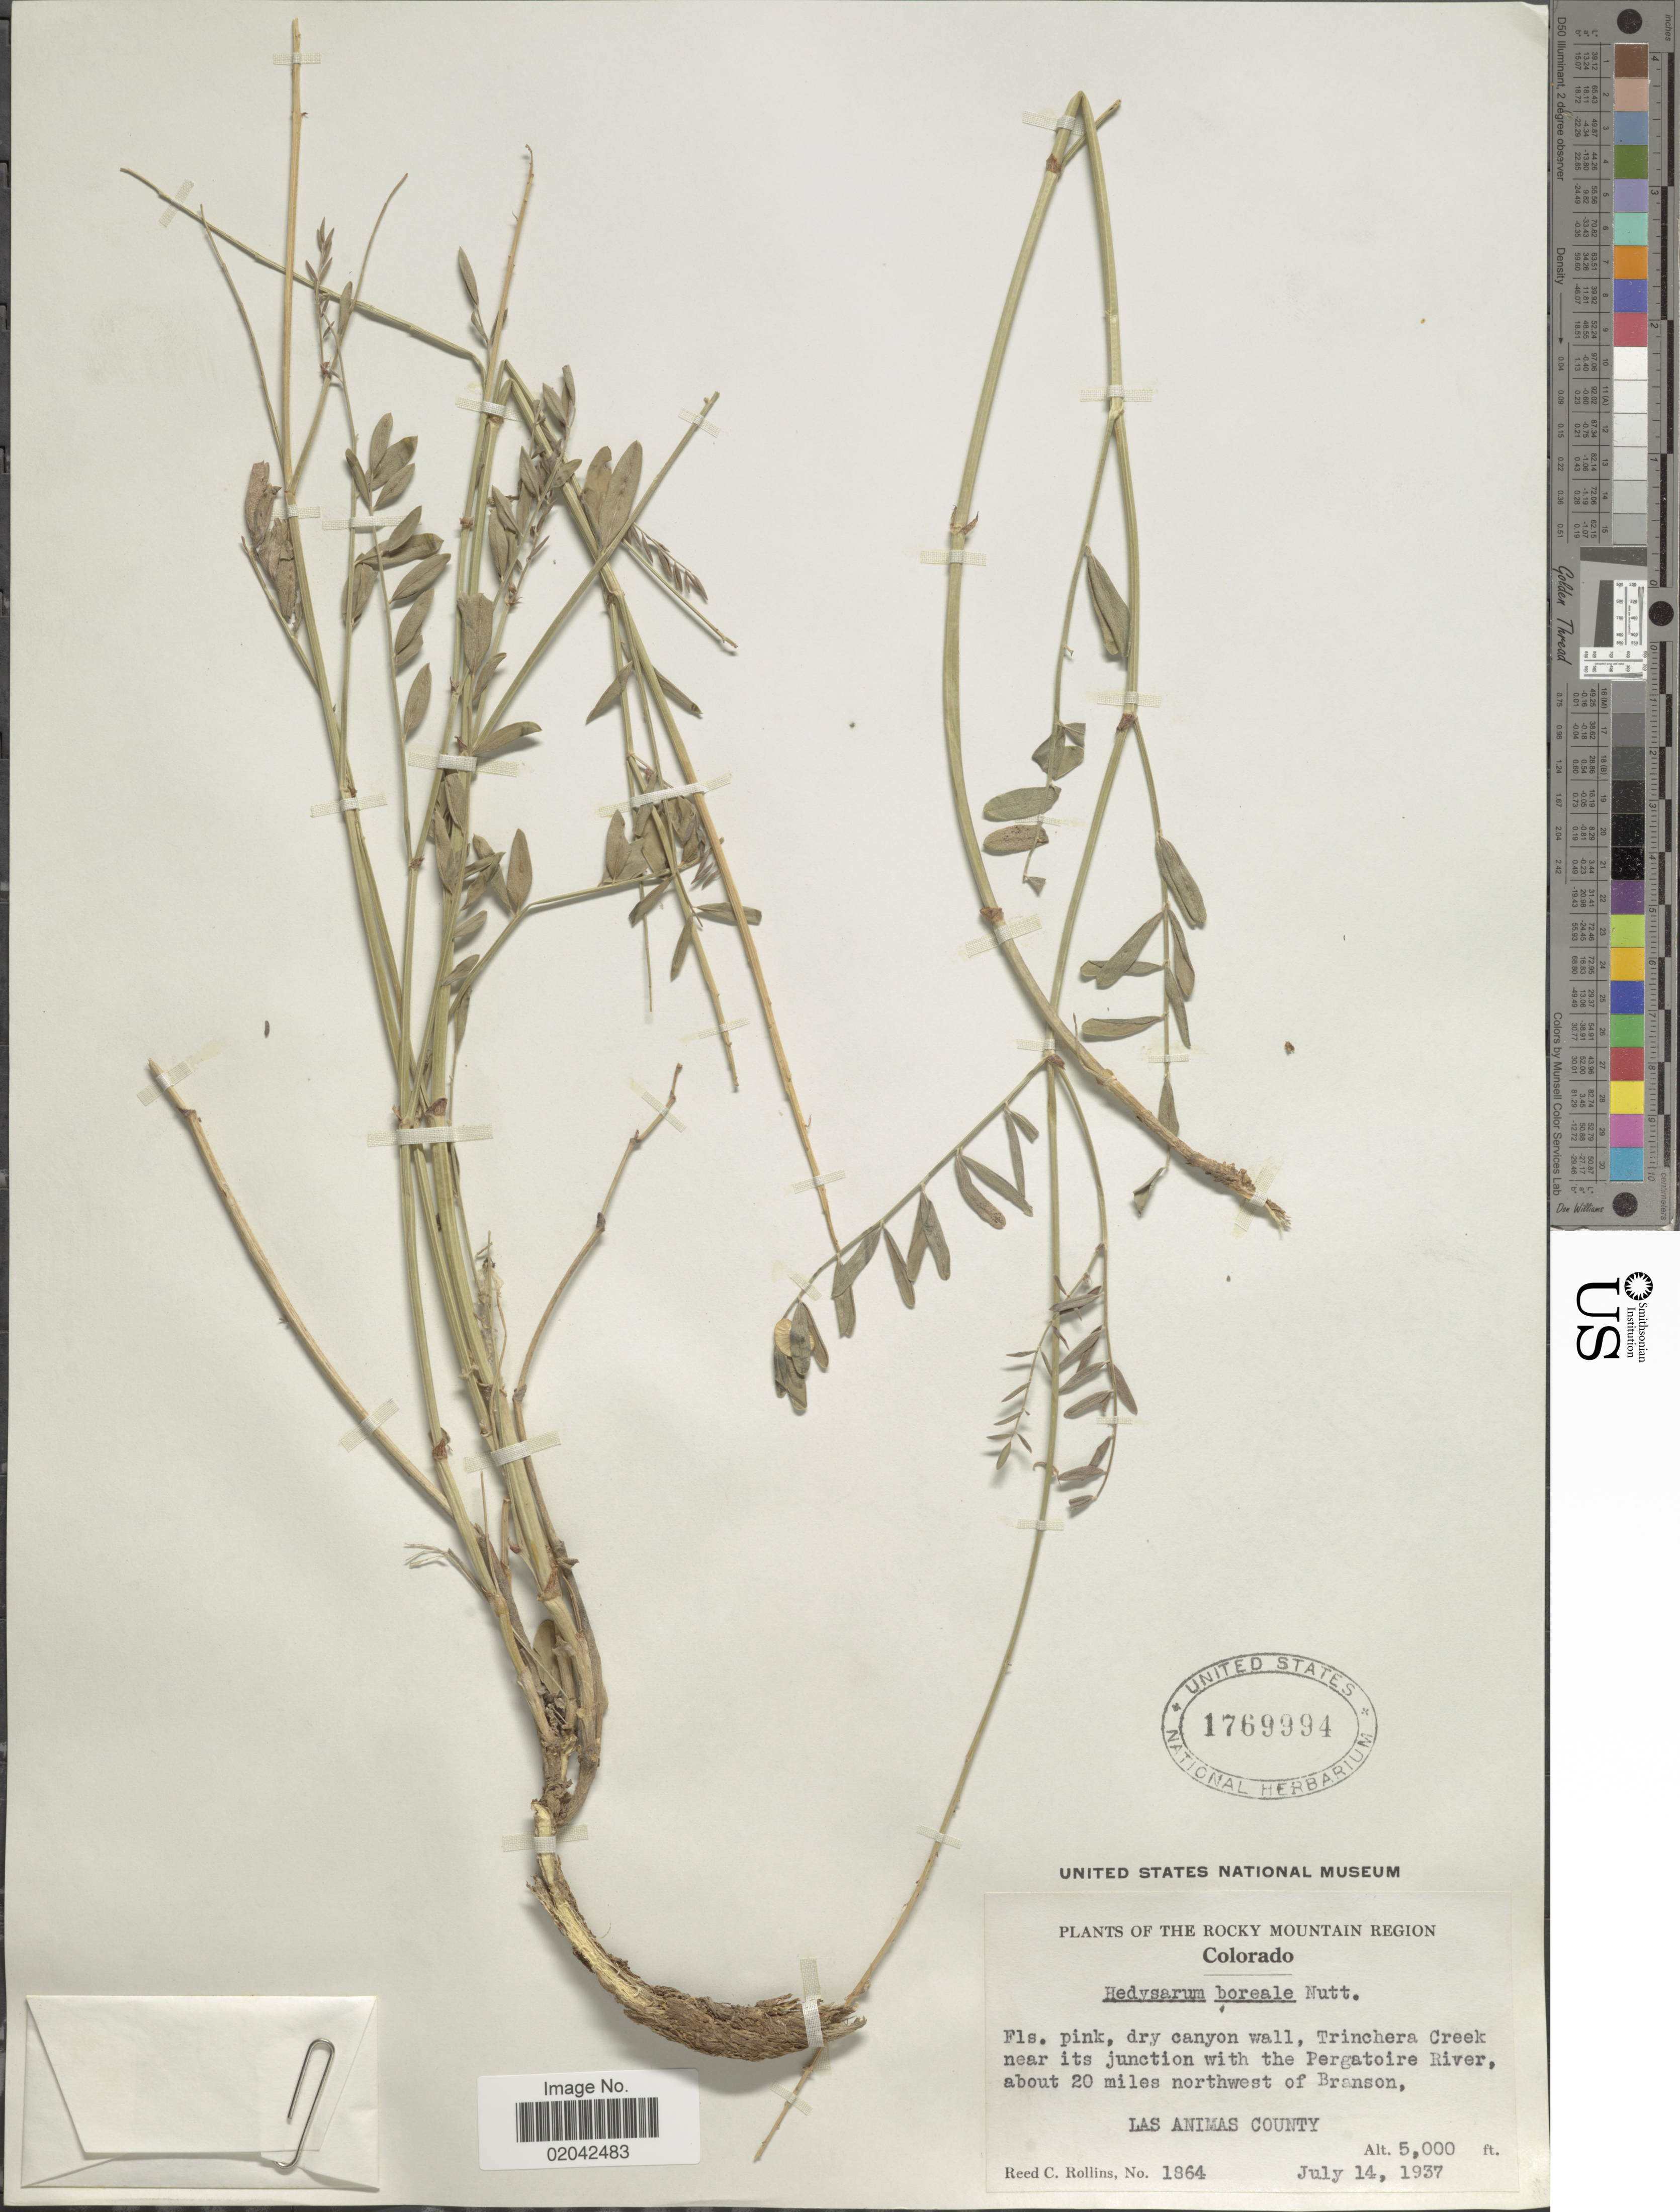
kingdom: Plantae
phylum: Tracheophyta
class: Magnoliopsida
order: Fabales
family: Fabaceae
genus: Hedysarum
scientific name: Hedysarum boreale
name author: Nutt.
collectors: R. C. Rollins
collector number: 1864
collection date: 1937-07-14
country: United States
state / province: Colorado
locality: Trinchera Creek near its junction with the Pergatoire River, about 20 miles northwest of Branson, Las Animas County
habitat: dry canyon wall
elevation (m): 1524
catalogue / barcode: US 1769994